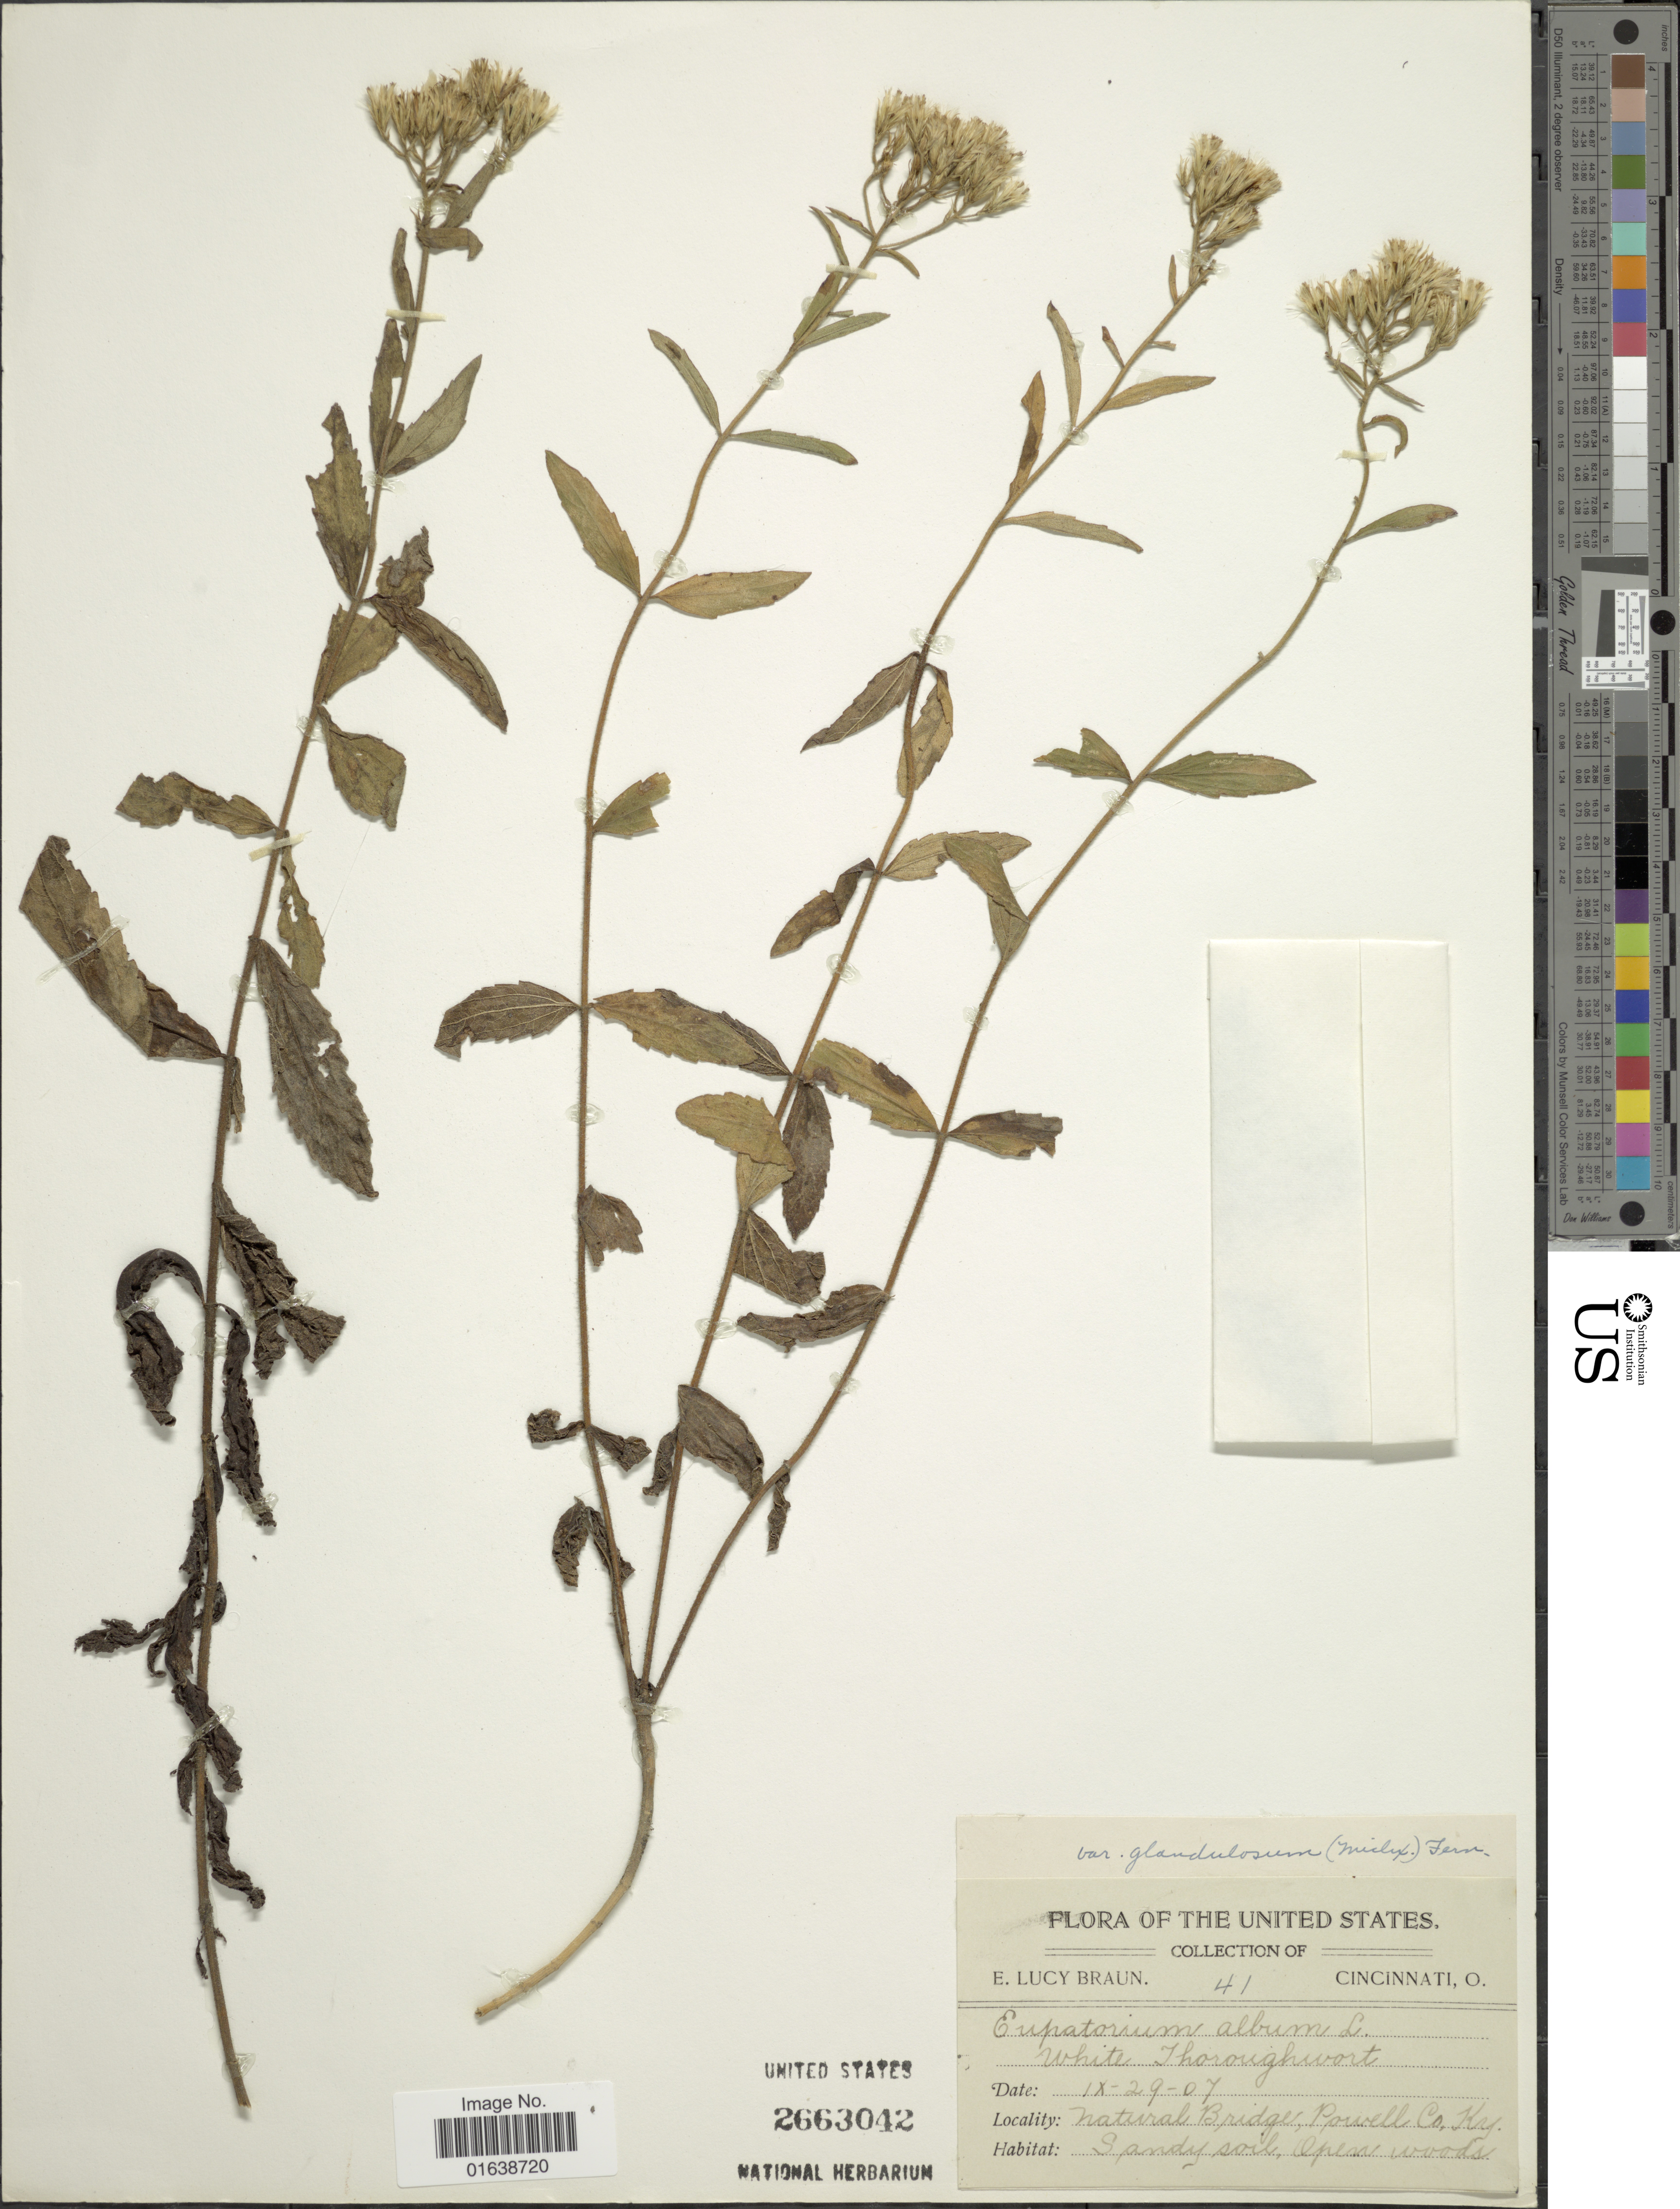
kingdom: Plantae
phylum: Tracheophyta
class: Magnoliopsida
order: Asterales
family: Asteraceae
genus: Eupatorium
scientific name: Eupatorium album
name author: L.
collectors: E. L. Braun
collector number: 41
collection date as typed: Transcribed d/m/y: 29/9/7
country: United States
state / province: Kentucky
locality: Natural bridge, Powell Co.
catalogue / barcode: US 2663042